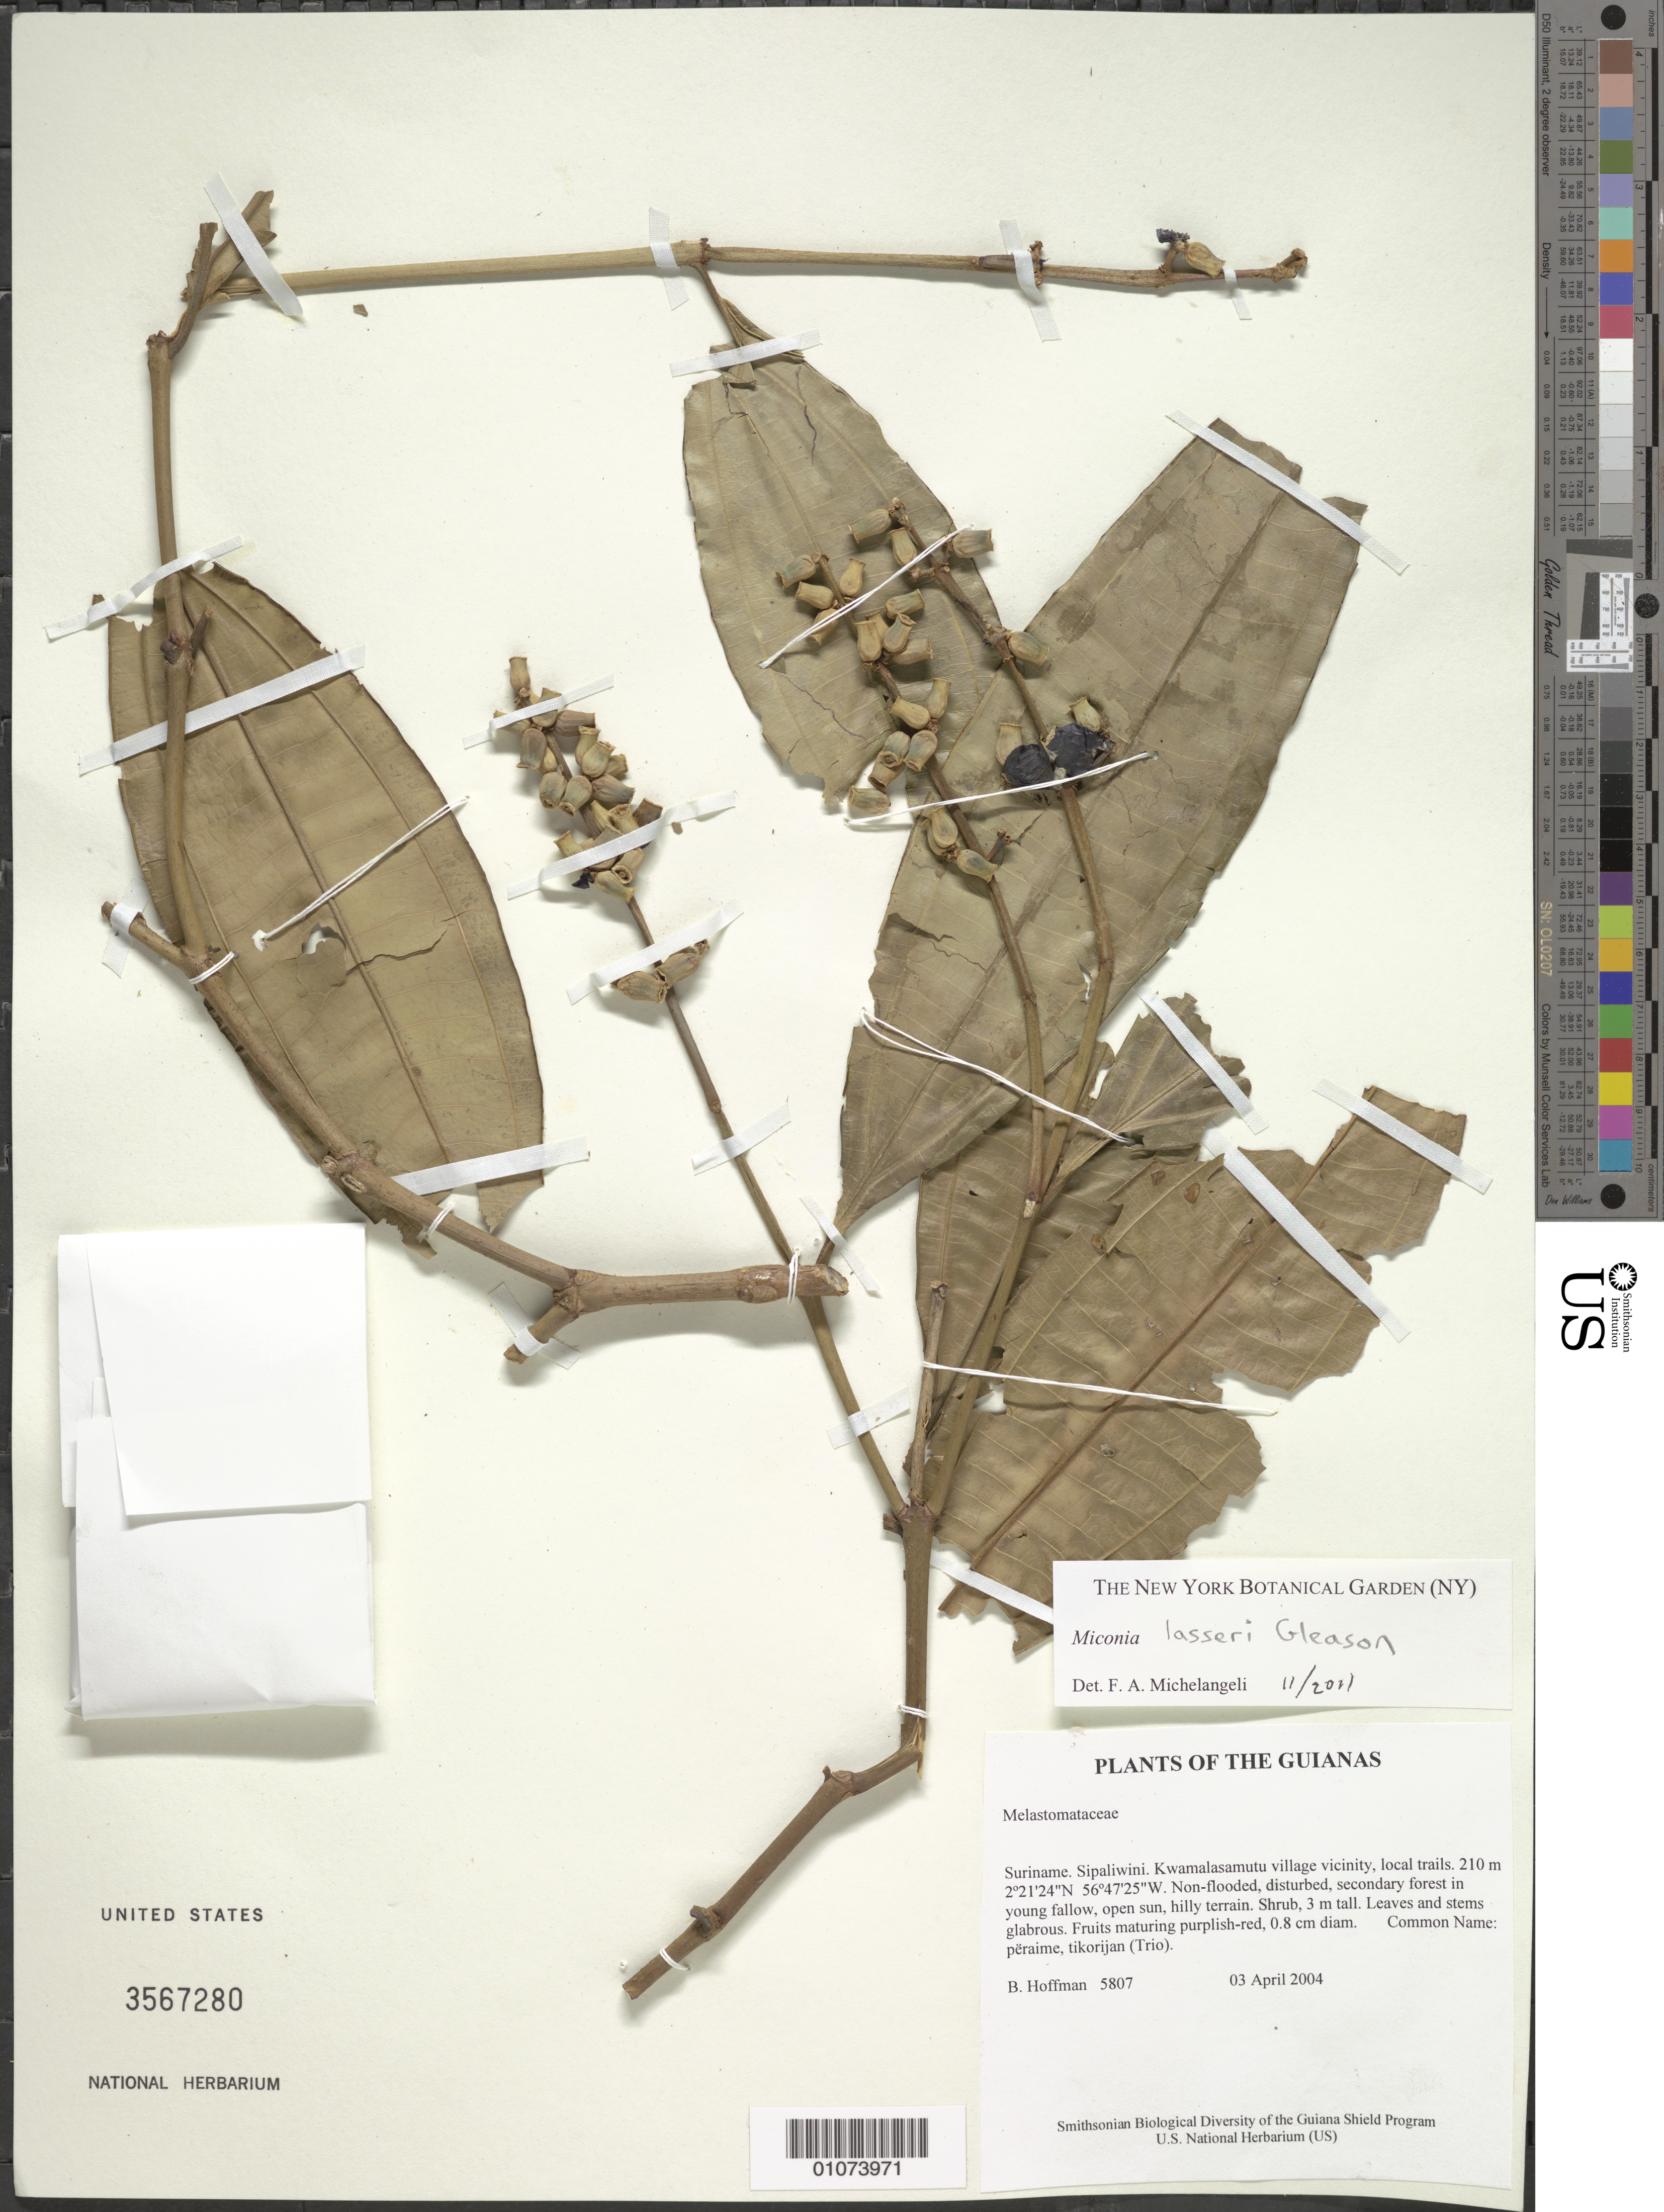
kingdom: Plantae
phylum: Tracheophyta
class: Magnoliopsida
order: Myrtales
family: Melastomataceae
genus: Miconia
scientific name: Miconia lasseri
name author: Gleason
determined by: Michelangeli, F. A.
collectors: B. Hoffman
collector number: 5807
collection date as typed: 03 April 2004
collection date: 2004-04-03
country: Suriname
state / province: Sipaliwini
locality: Kwamalasamutu village vicinity, local trails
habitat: Non-flooded, disturbed, secondary forest in young fallow, open sun, hilly terrain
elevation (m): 210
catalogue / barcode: US 3567280